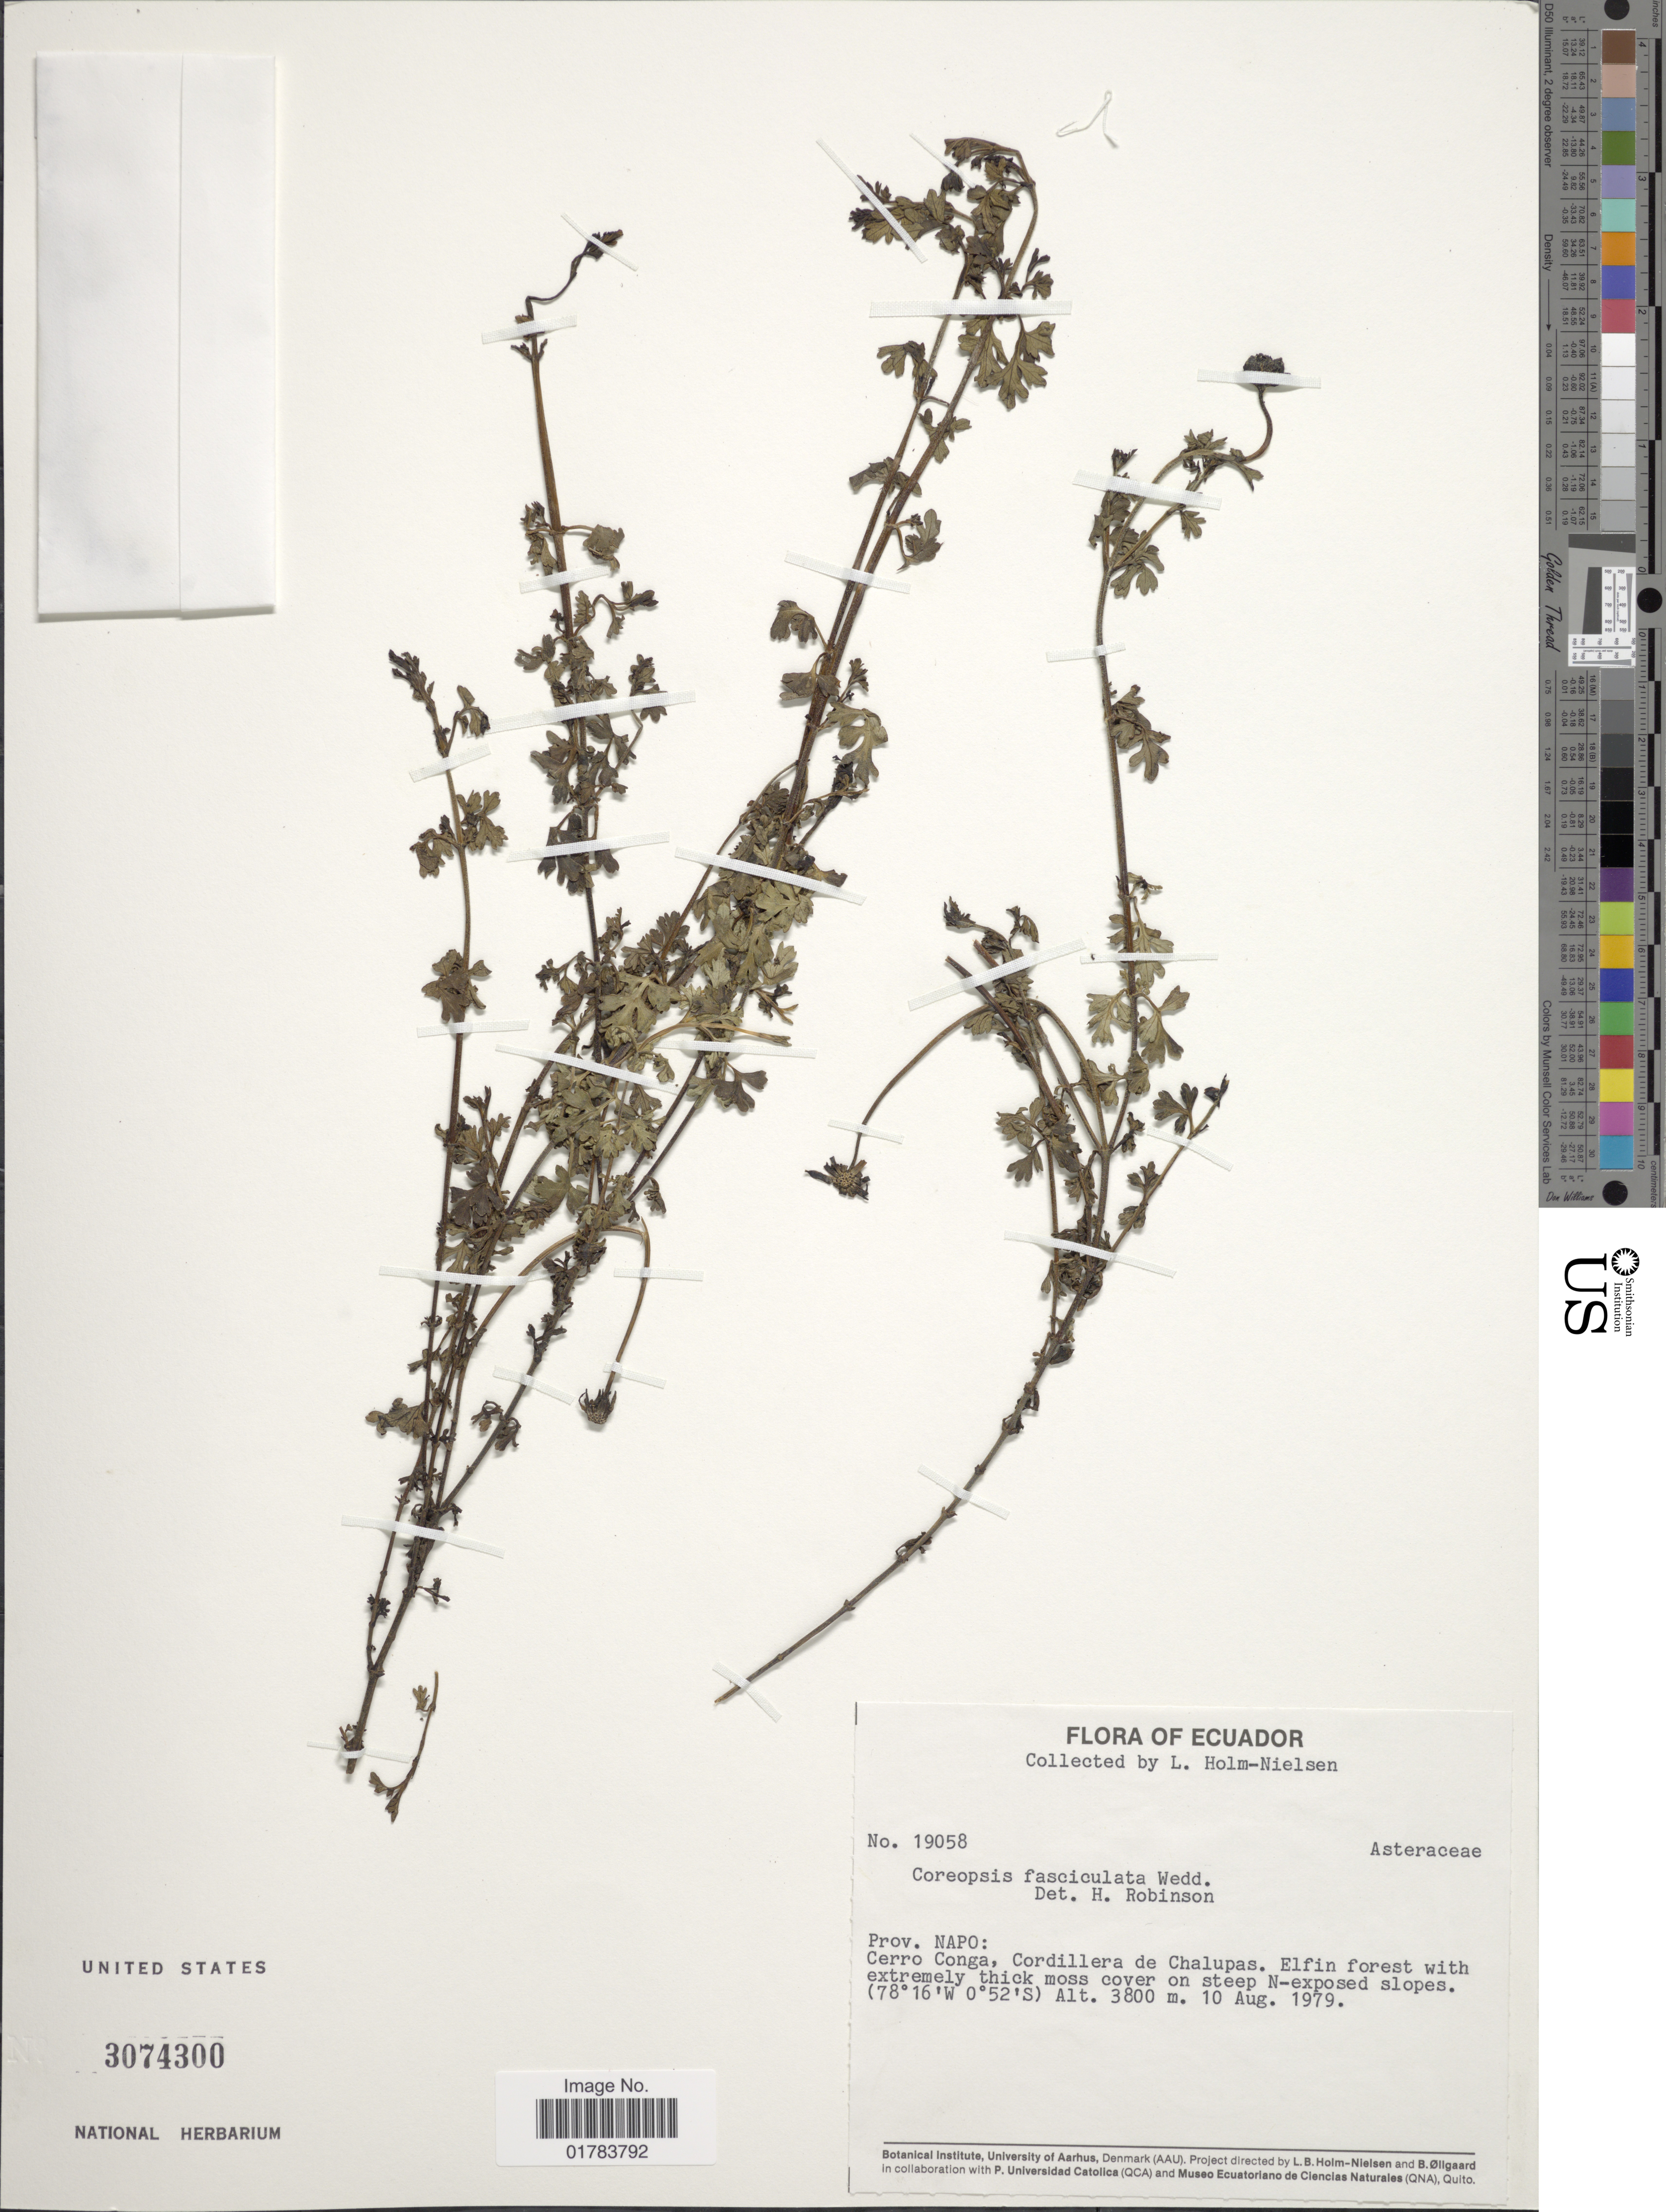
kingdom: Plantae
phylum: Tracheophyta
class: Magnoliopsida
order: Asterales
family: Asteraceae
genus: Coreopsis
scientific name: Coreopsis fasciculata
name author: Wedd.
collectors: L. B. Holm-Nielsen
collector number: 19058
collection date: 1979-08-10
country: Ecuador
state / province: Napo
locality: Cerro Conga, Cordillera de Chalupas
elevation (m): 3800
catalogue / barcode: US 3074300